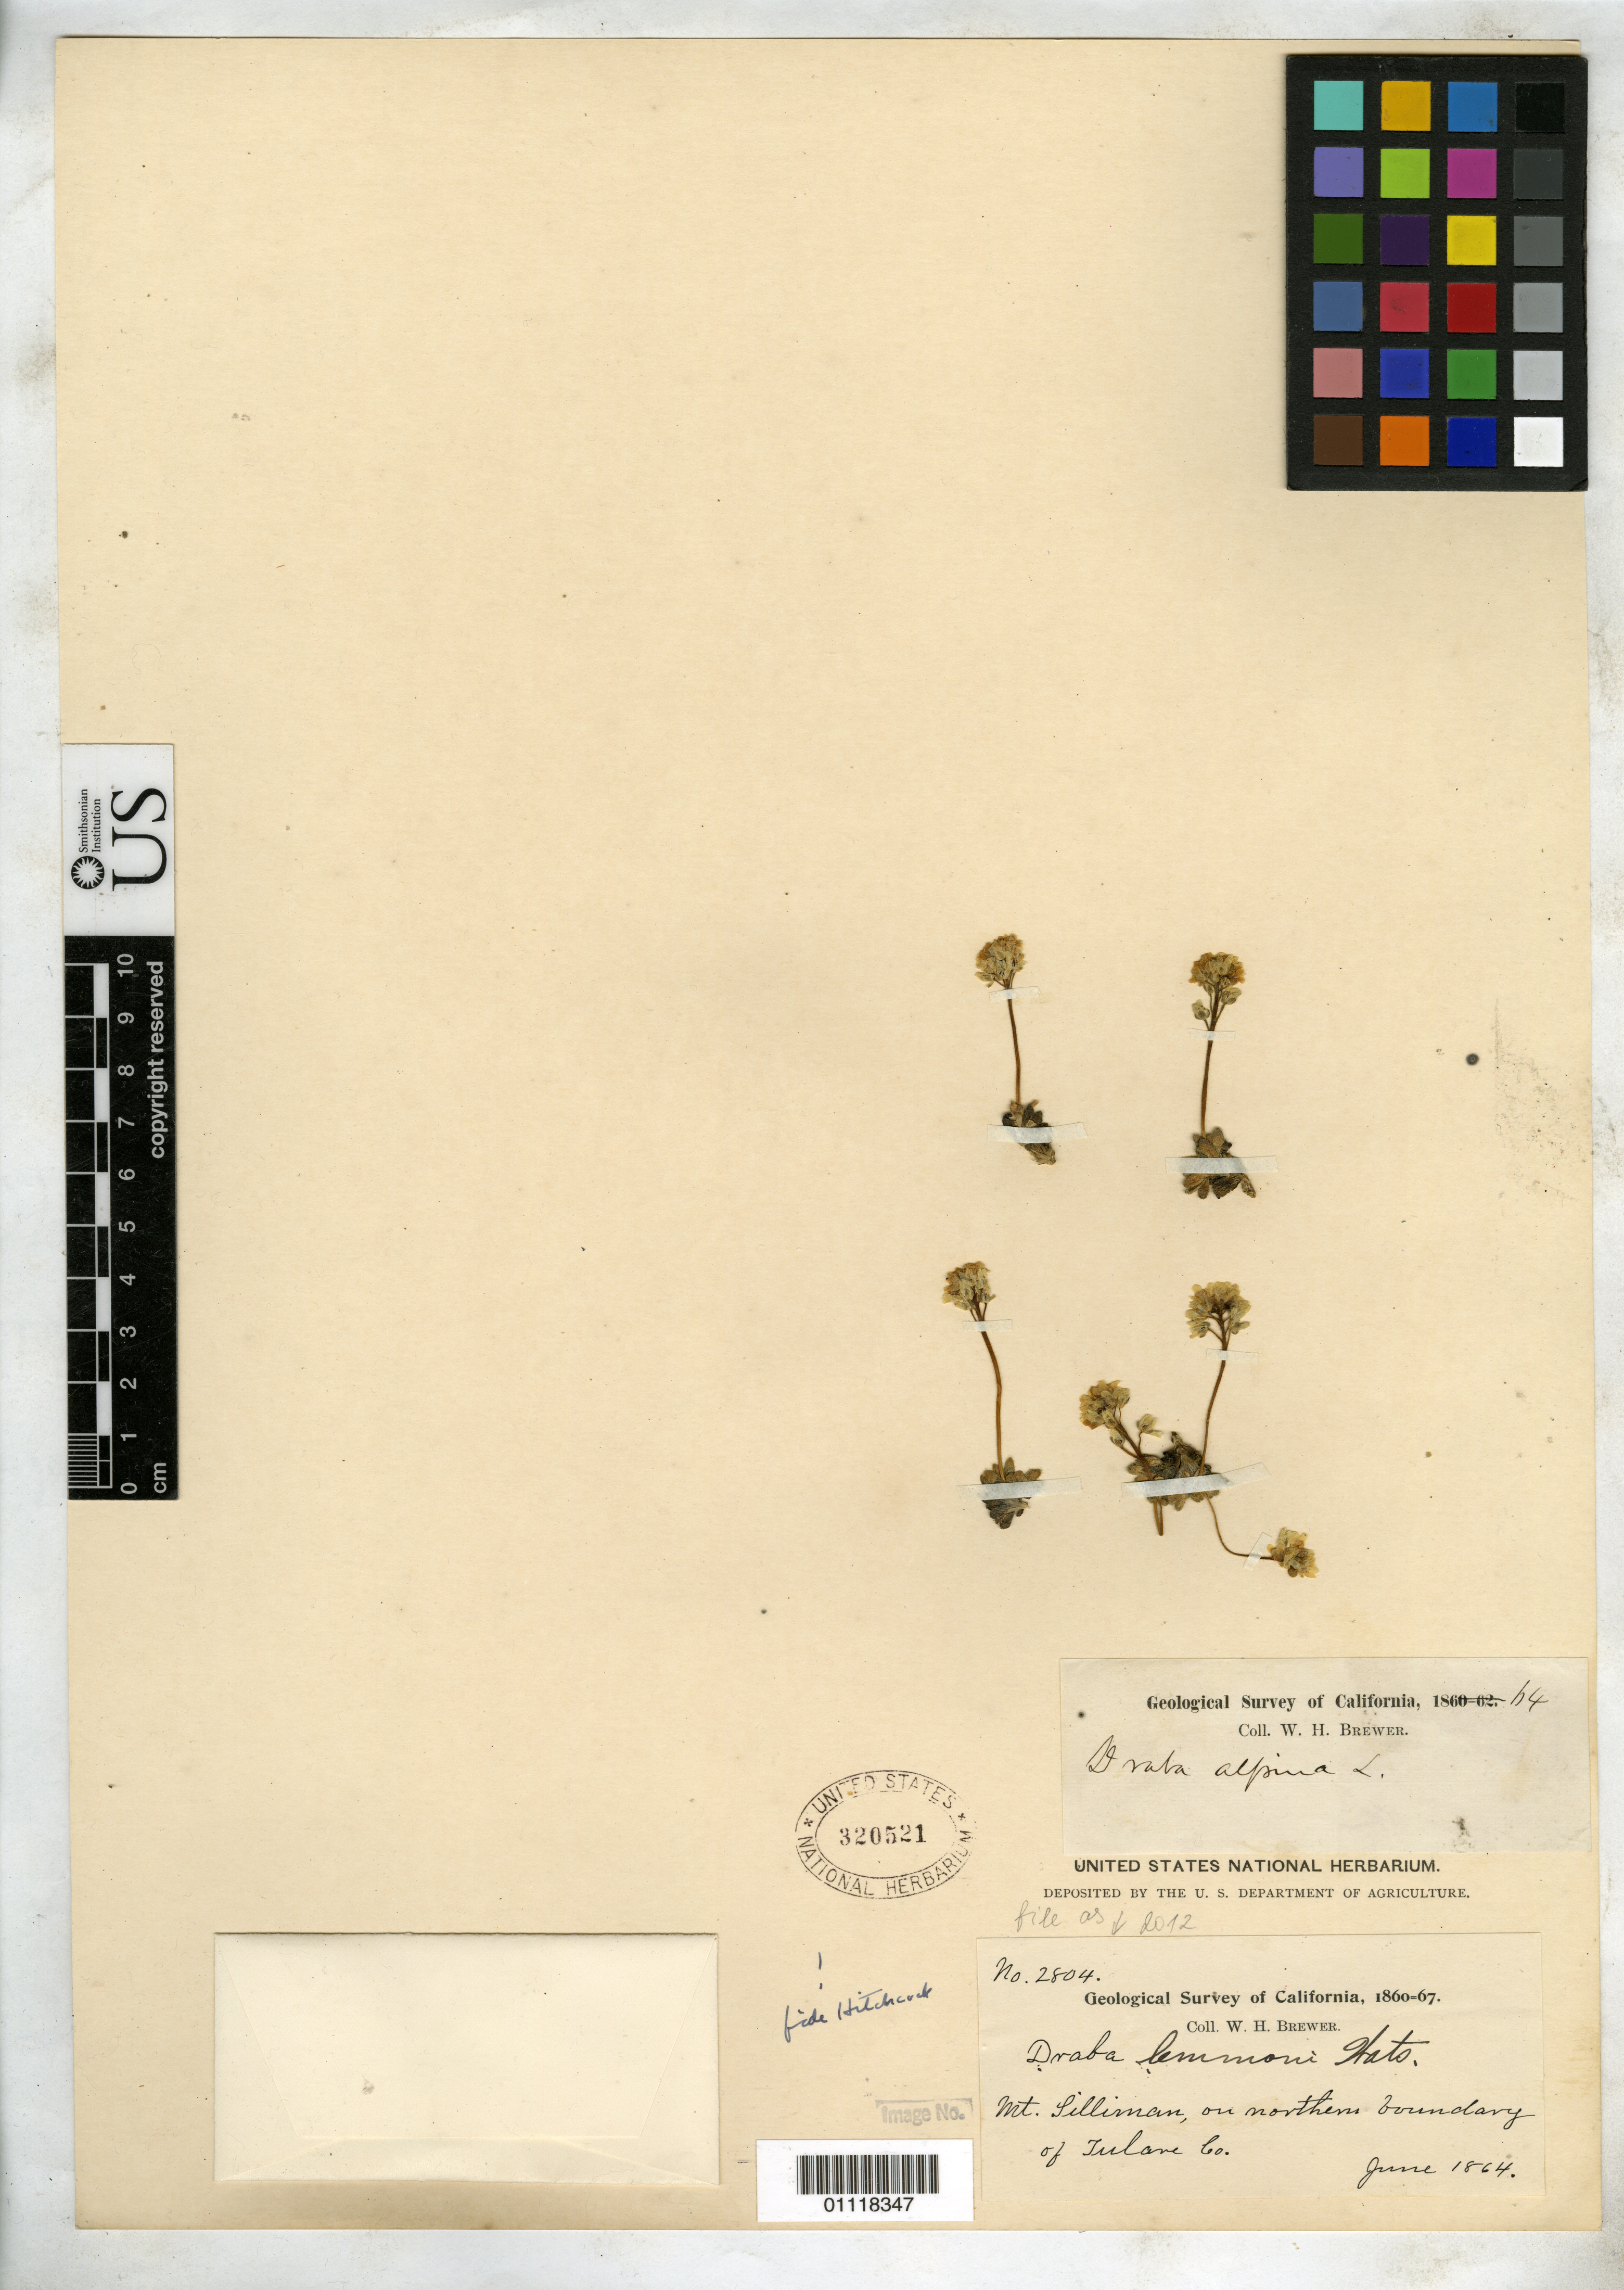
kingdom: Plantae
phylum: Tracheophyta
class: Magnoliopsida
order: Brassicales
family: Brassicaceae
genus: Draba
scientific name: Draba lemmonii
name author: S. Watson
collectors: W. H. Brewer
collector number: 2804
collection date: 1864-06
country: United States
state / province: California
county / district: Tulare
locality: Mt. Silliman, on northern boundary of Tulare Co.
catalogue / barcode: US 320521